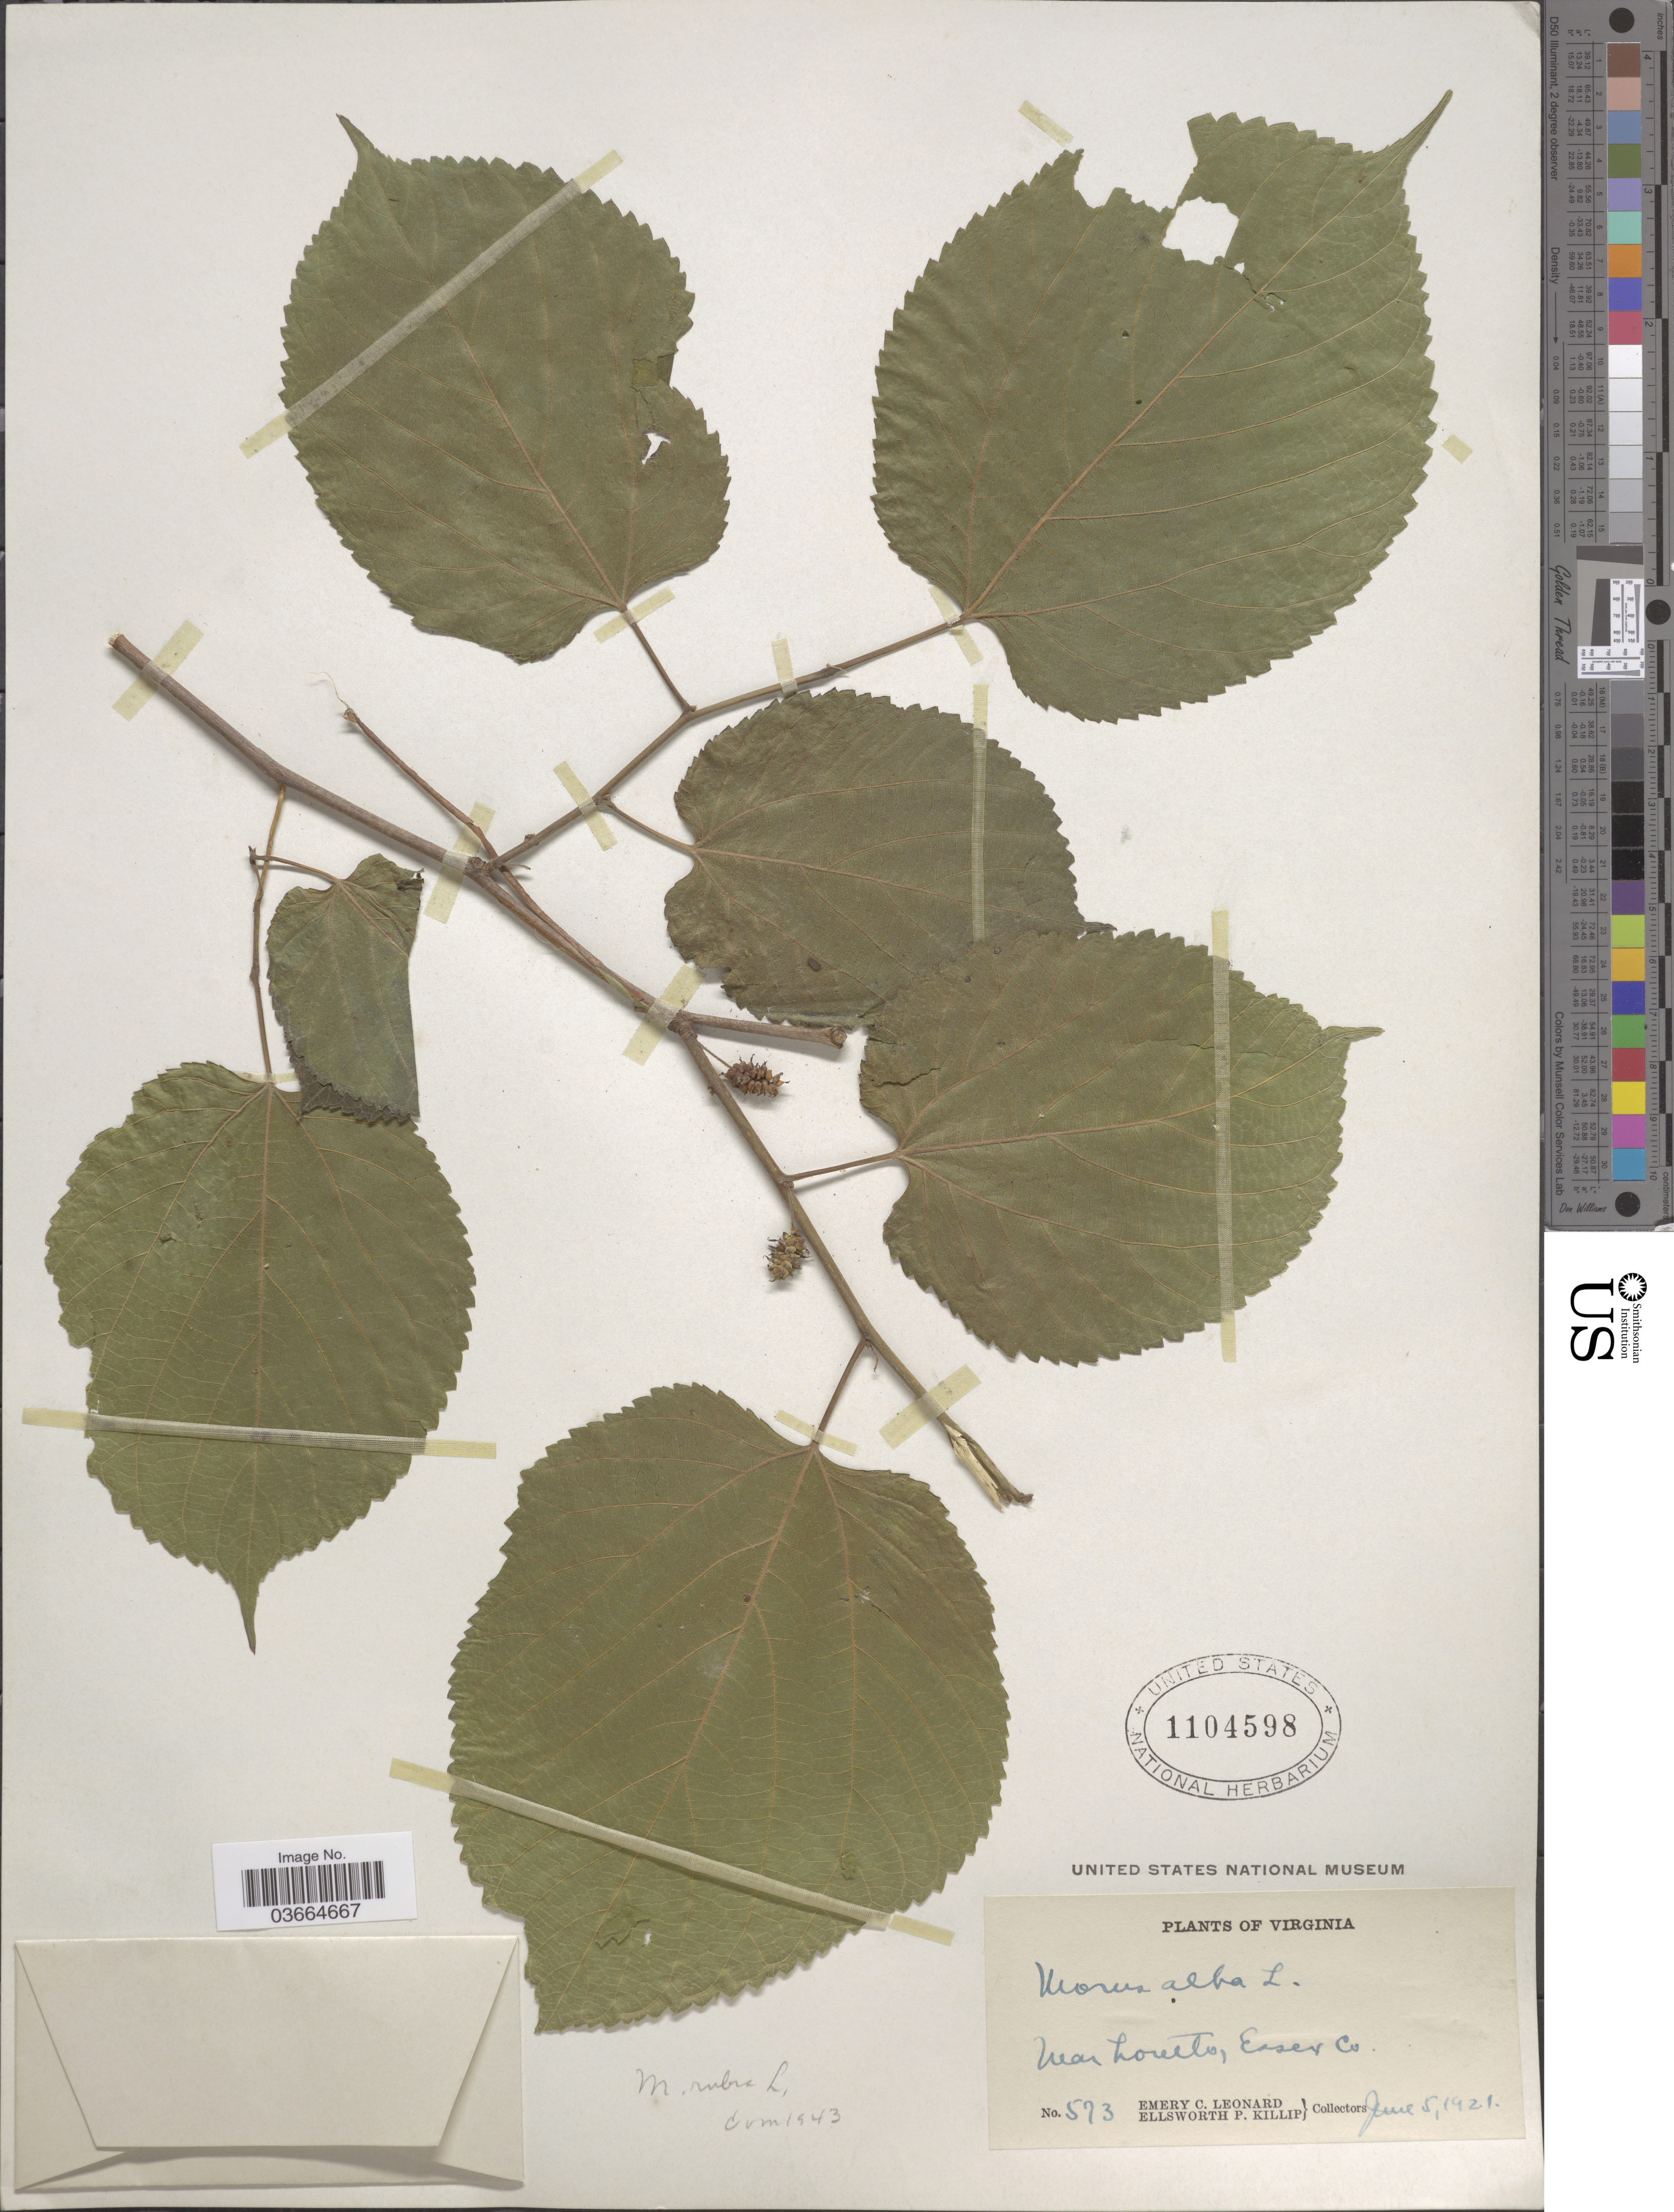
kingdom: Plantae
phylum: Tracheophyta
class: Magnoliopsida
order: Rosales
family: Moraceae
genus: Morus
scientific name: Morus rubra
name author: L.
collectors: E. C. Leonard & E. P. Killip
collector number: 573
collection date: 1921-06-05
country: United States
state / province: Virginia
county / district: Essex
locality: Near Loreto, Essex Co.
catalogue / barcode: US 1104598